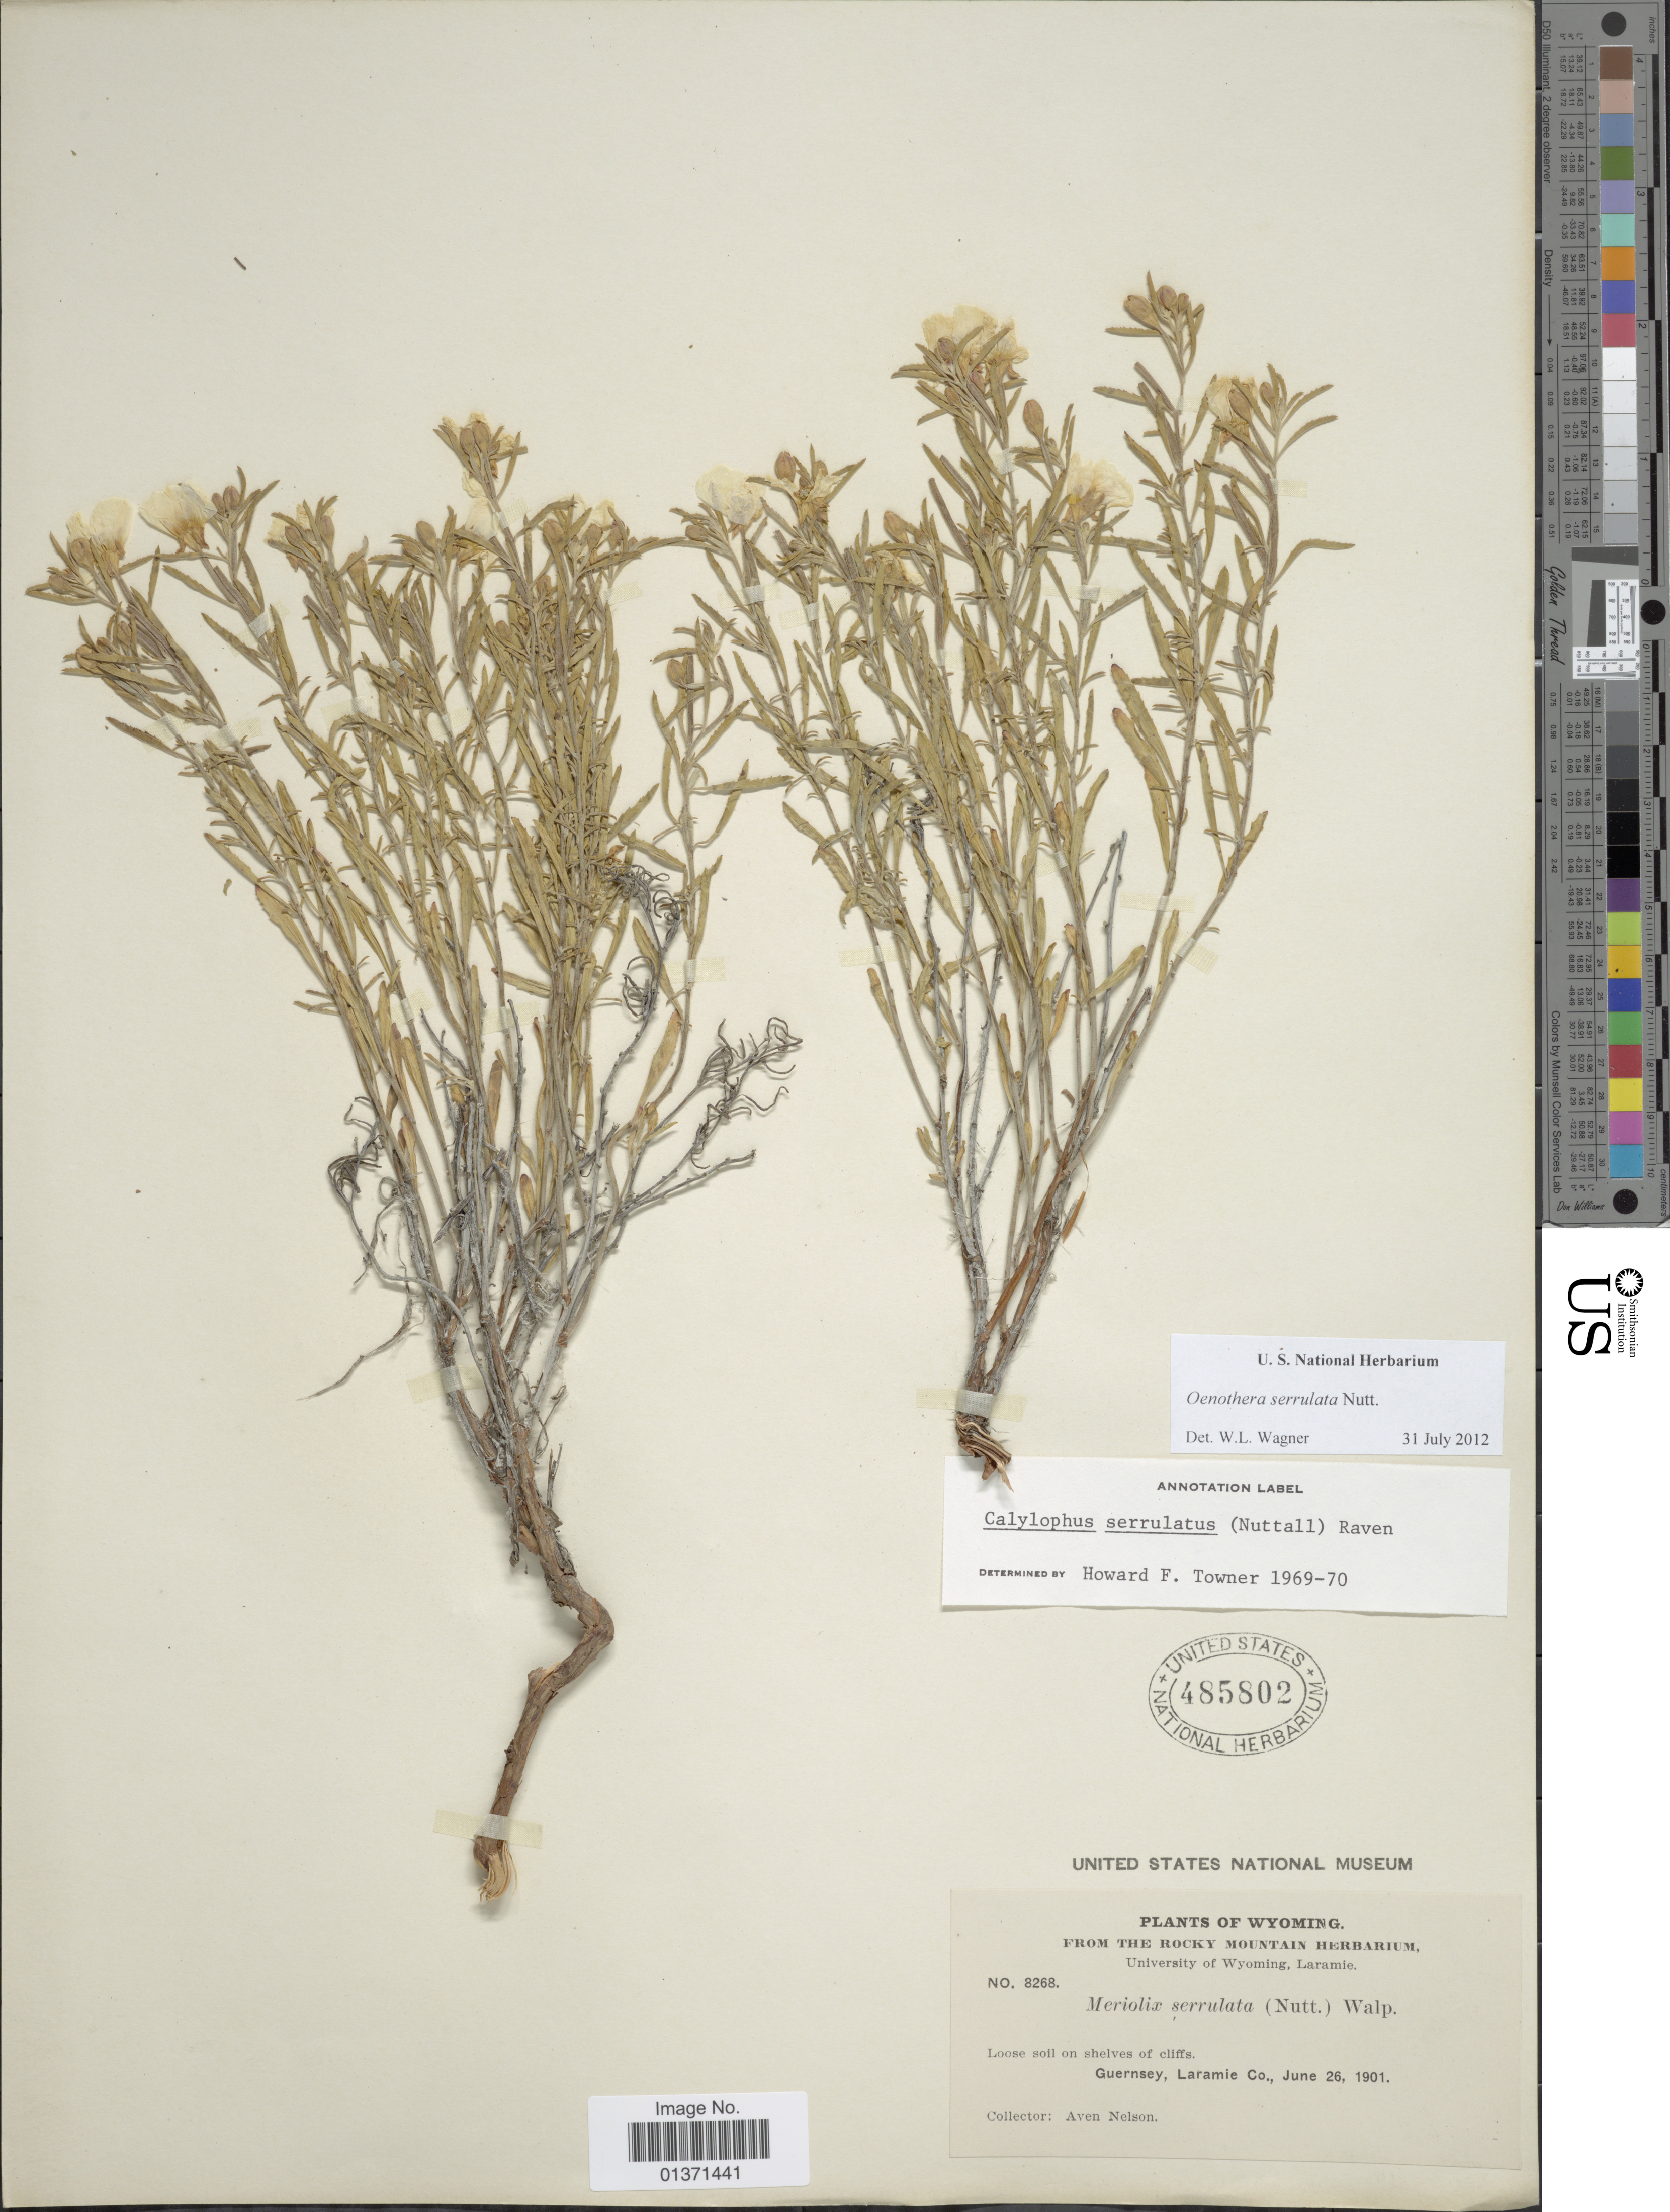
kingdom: Plantae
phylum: Tracheophyta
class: Magnoliopsida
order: Myrtales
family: Onagraceae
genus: Oenothera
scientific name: Oenothera serrulata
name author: Nutt.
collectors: A. Nelson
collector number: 8268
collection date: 1901-06-26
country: United States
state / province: Wyoming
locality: Guernsey, Laramie Co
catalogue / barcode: US 485802